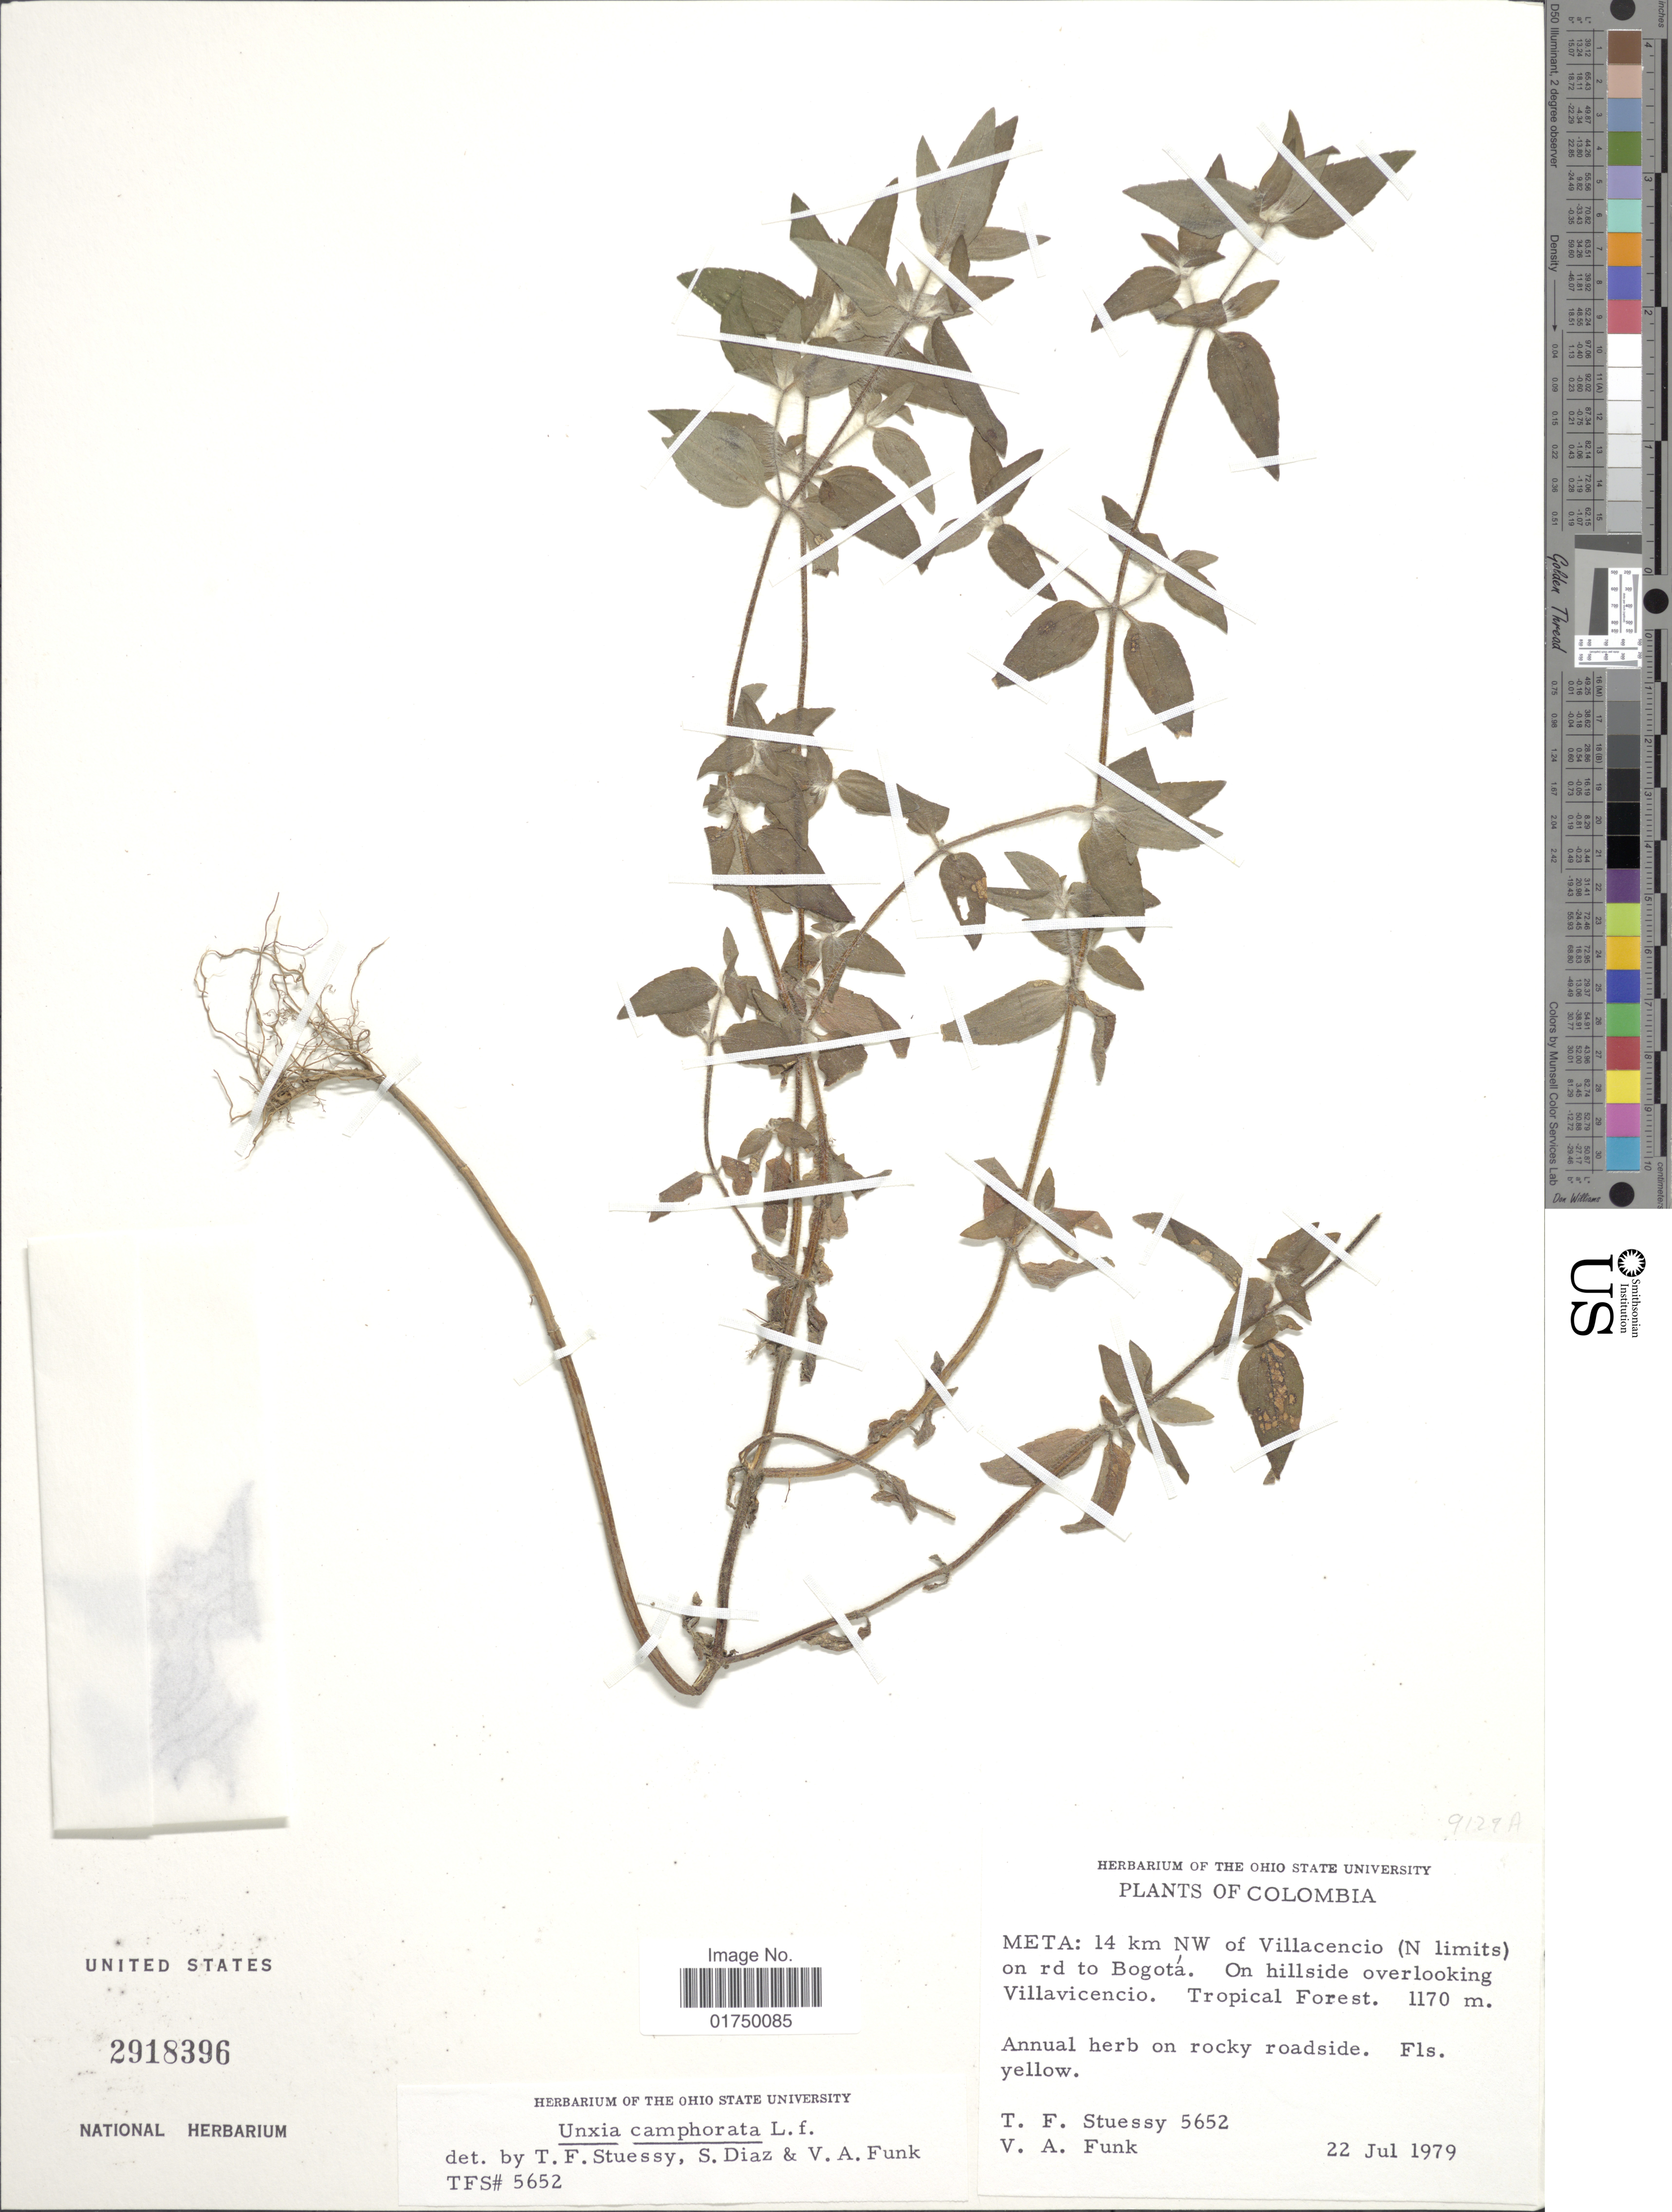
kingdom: Plantae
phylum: Tracheophyta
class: Magnoliopsida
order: Asterales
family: Asteraceae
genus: Unxia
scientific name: Unxia camphorata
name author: L. f.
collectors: T. Stuessy & V. Funk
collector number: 5652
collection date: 1979-07-22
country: Colombia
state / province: Meta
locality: Meta: 14 km NW of Villacencio (N limits) on rd to Bogotá. On hillside overlooking Villavicencio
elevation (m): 1170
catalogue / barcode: US 2918396